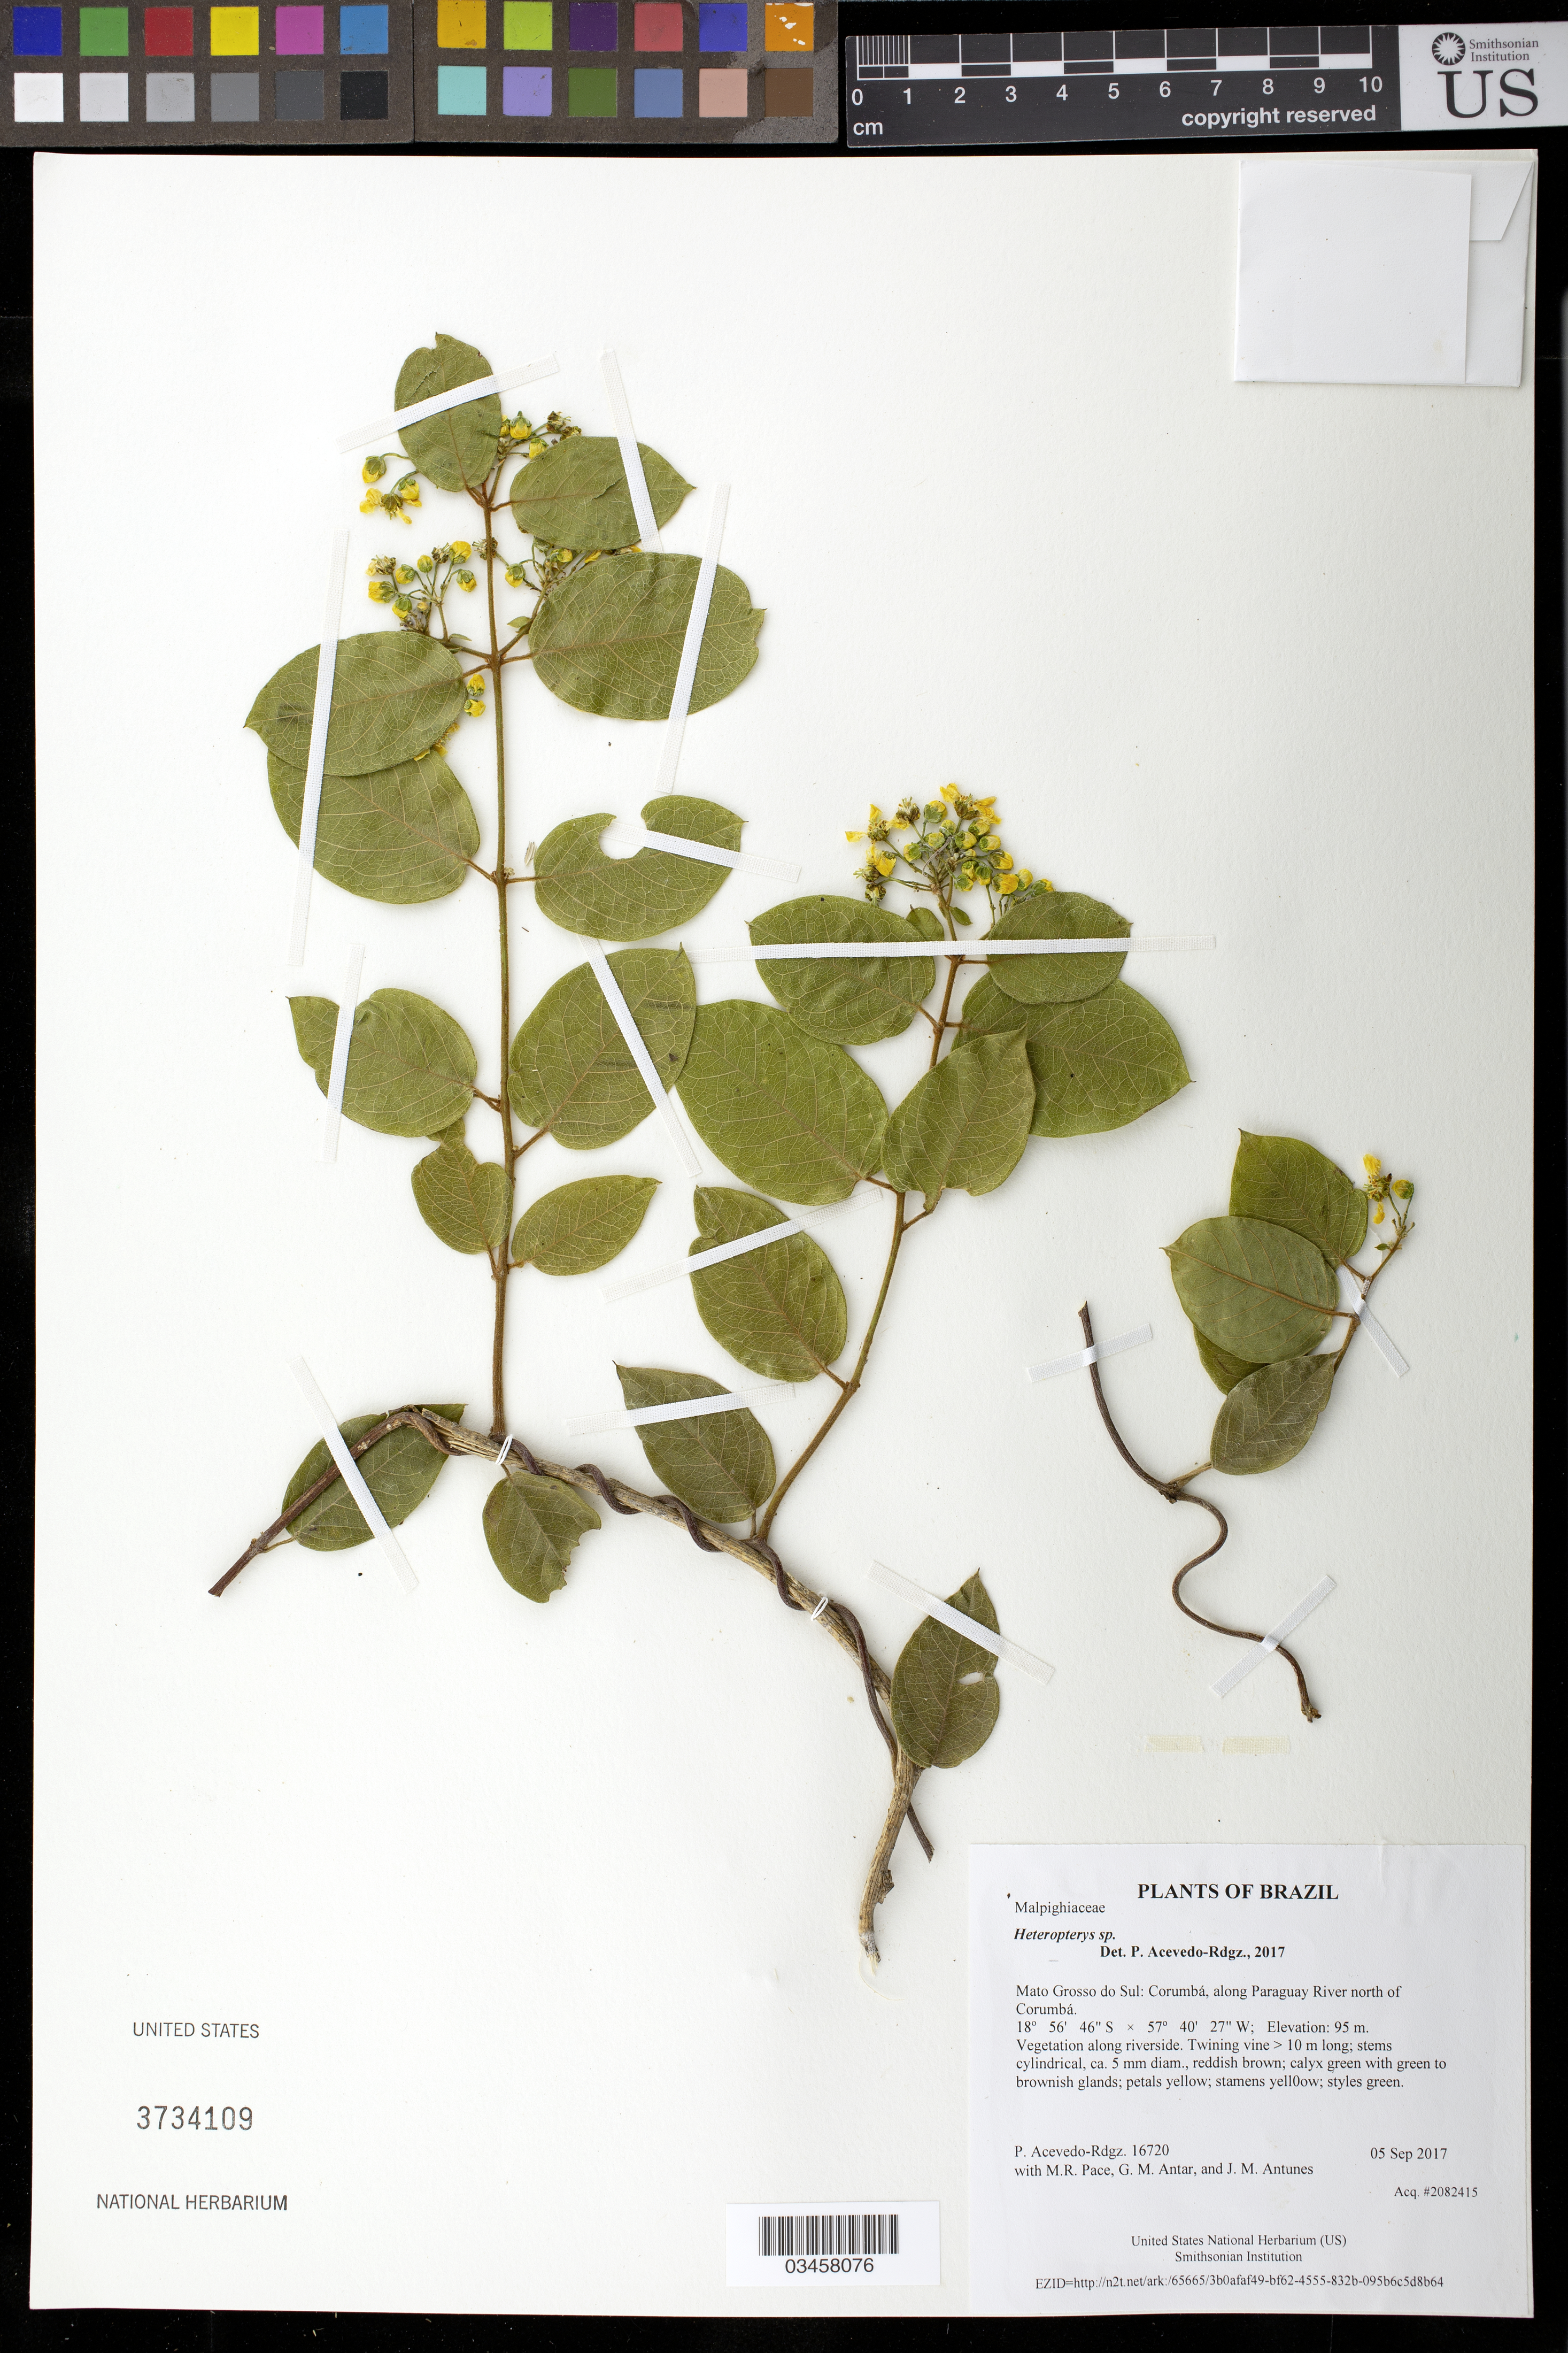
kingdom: Plantae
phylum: Tracheophyta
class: Magnoliopsida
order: Malpighiales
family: Malpighiaceae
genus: Heteropterys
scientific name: Heteropterys sp.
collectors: P. Acevedo-Rodr., M. R. Pace, G. M. Antar & J. M. Antunes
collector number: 16720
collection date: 2017-09-05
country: Brazil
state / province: Mato Grosso do Sul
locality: Corumbá, along Paraguay River north of Corumbá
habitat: Vegetation along riverside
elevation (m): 95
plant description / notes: US, MICH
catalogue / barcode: US 3734109